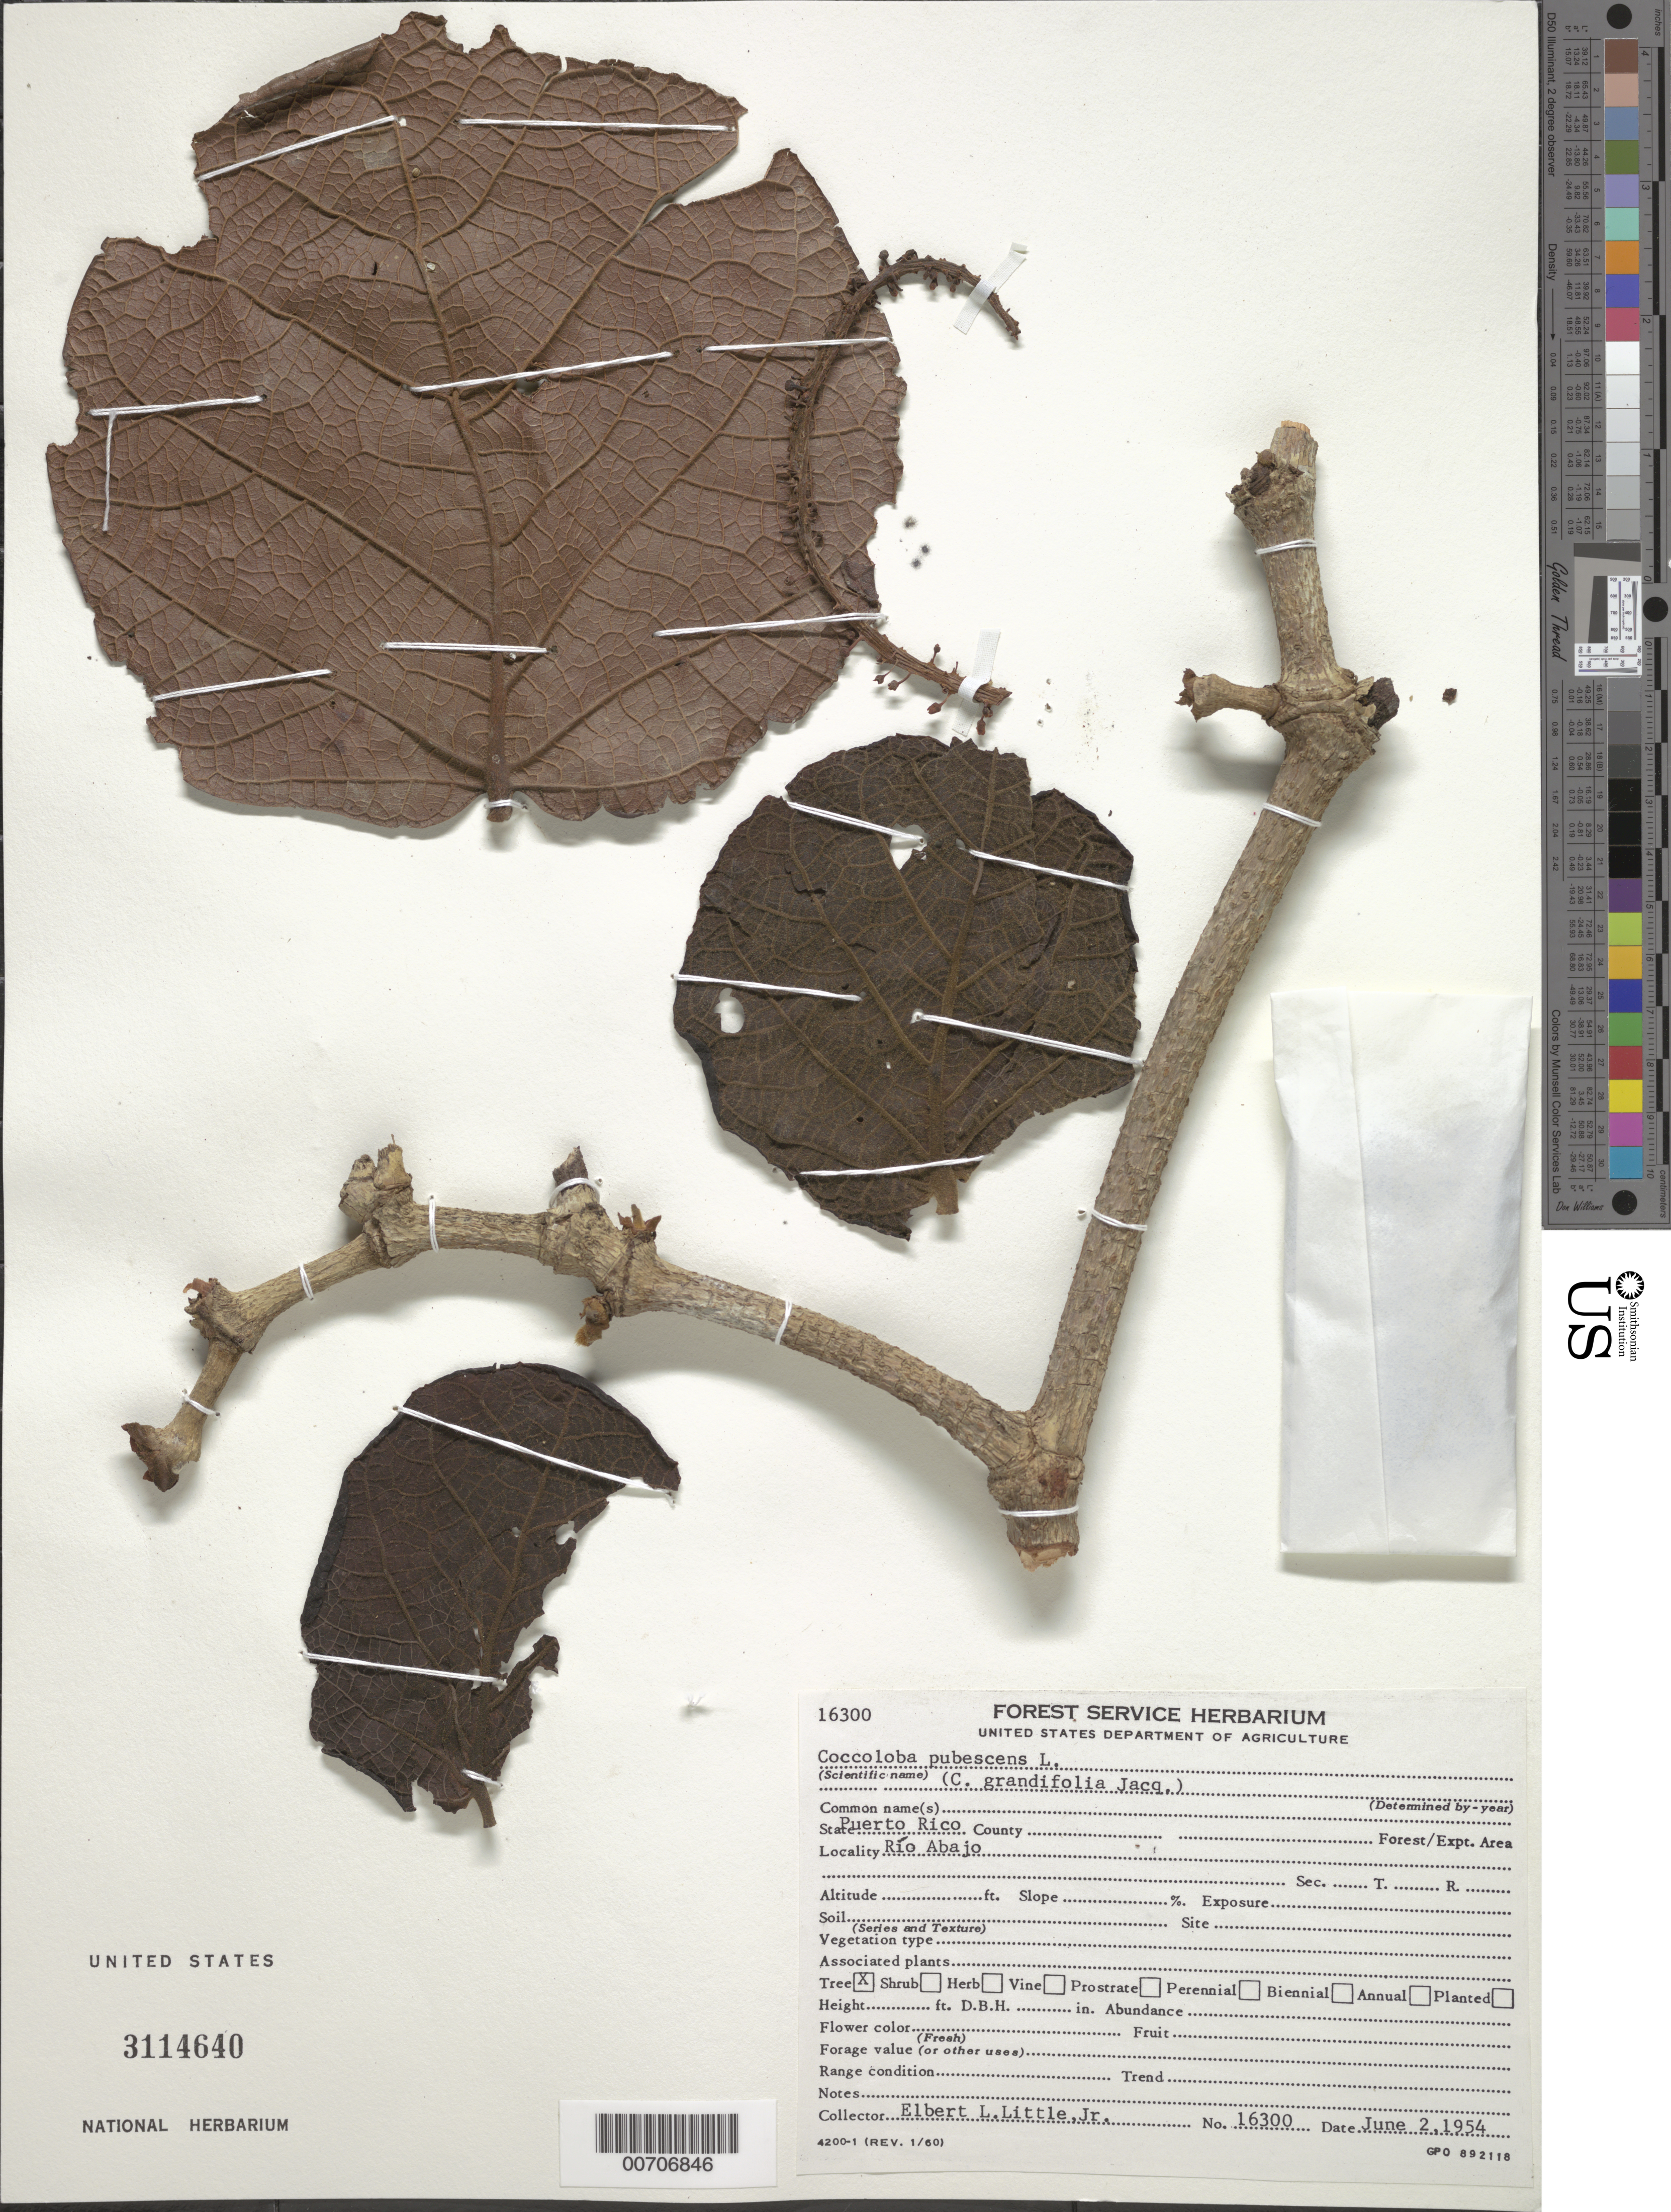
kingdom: Plantae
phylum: Tracheophyta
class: Magnoliopsida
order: Caryophyllales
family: Polygonaceae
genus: Coccoloba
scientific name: Coccoloba pubescens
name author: L.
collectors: E. L. Little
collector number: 16300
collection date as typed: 02 Jun 1954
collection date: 1954-06-02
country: Puerto Rico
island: Greater Antilles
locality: Río Abajo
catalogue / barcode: US 3114640